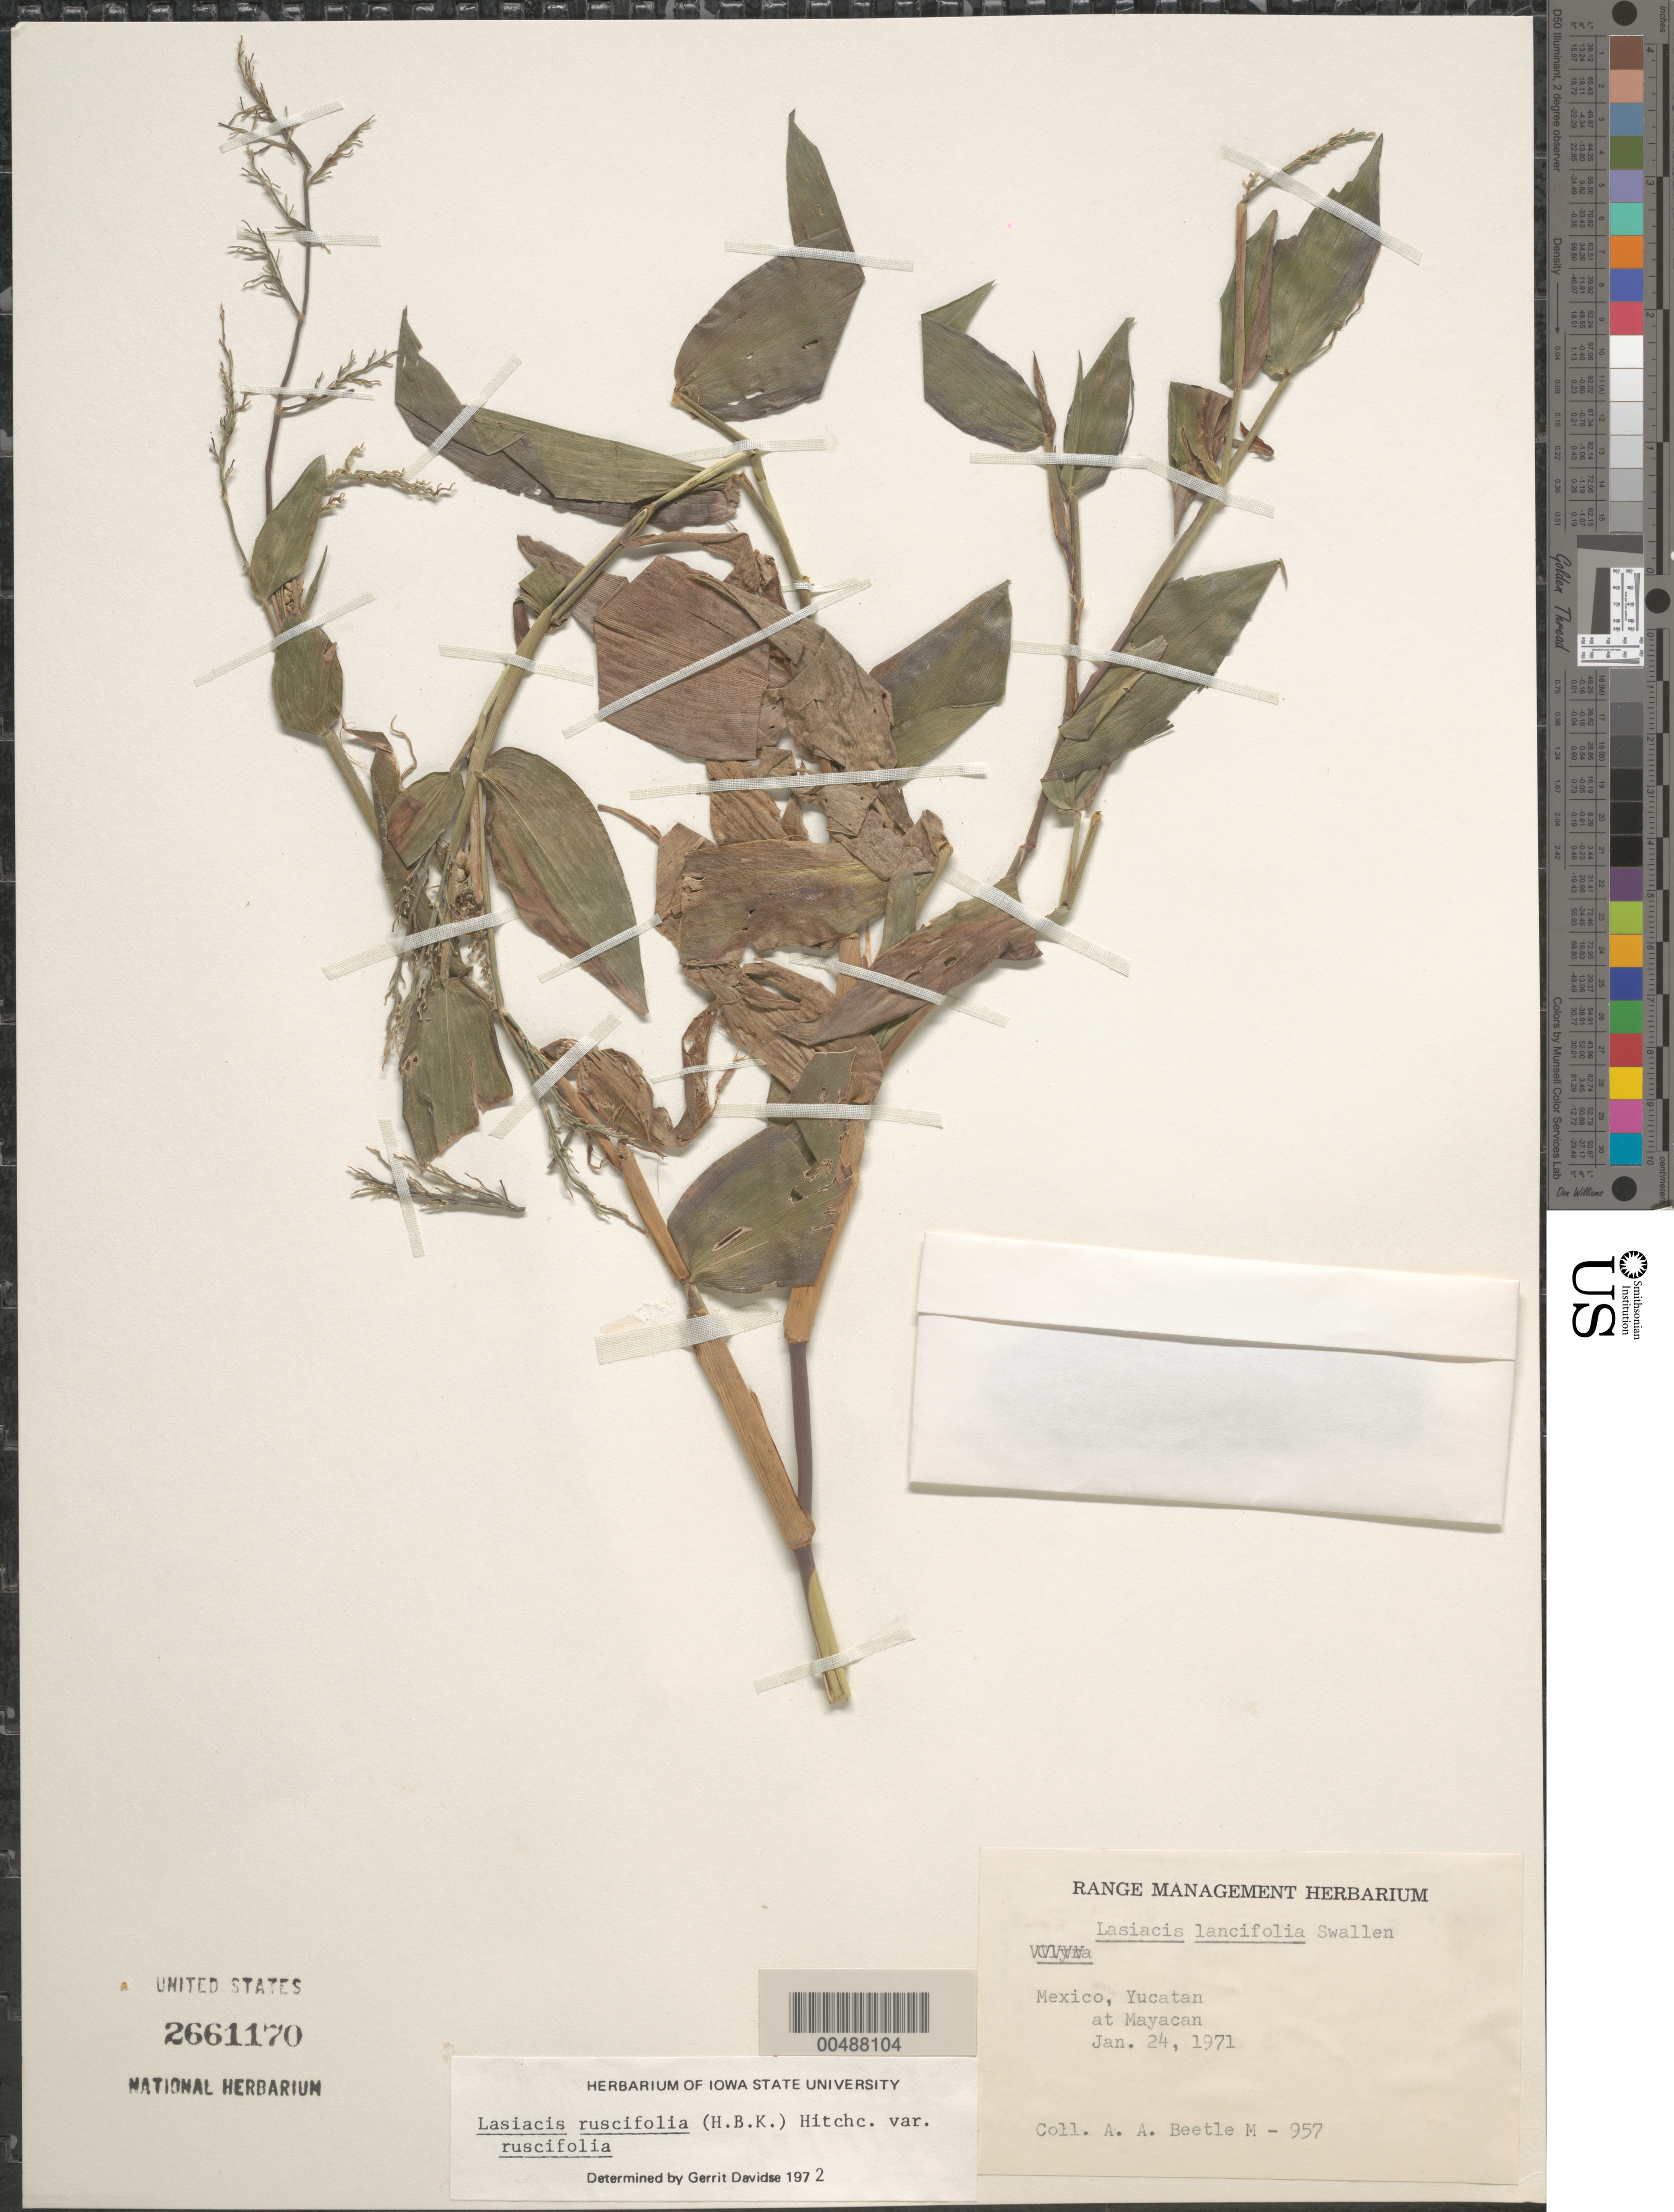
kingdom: Plantae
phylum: Tracheophyta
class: Liliopsida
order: Poales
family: Poaceae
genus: Lasiacis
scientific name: Lasiacis ruscifolia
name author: (Kunth) Hitchc.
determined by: Davidse, Gerrit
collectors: A. A. Beetle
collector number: M-957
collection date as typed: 24 Jan 1971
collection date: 1971-01-24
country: Mexico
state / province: Yucatan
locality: At Mayacan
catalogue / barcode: US 2661170